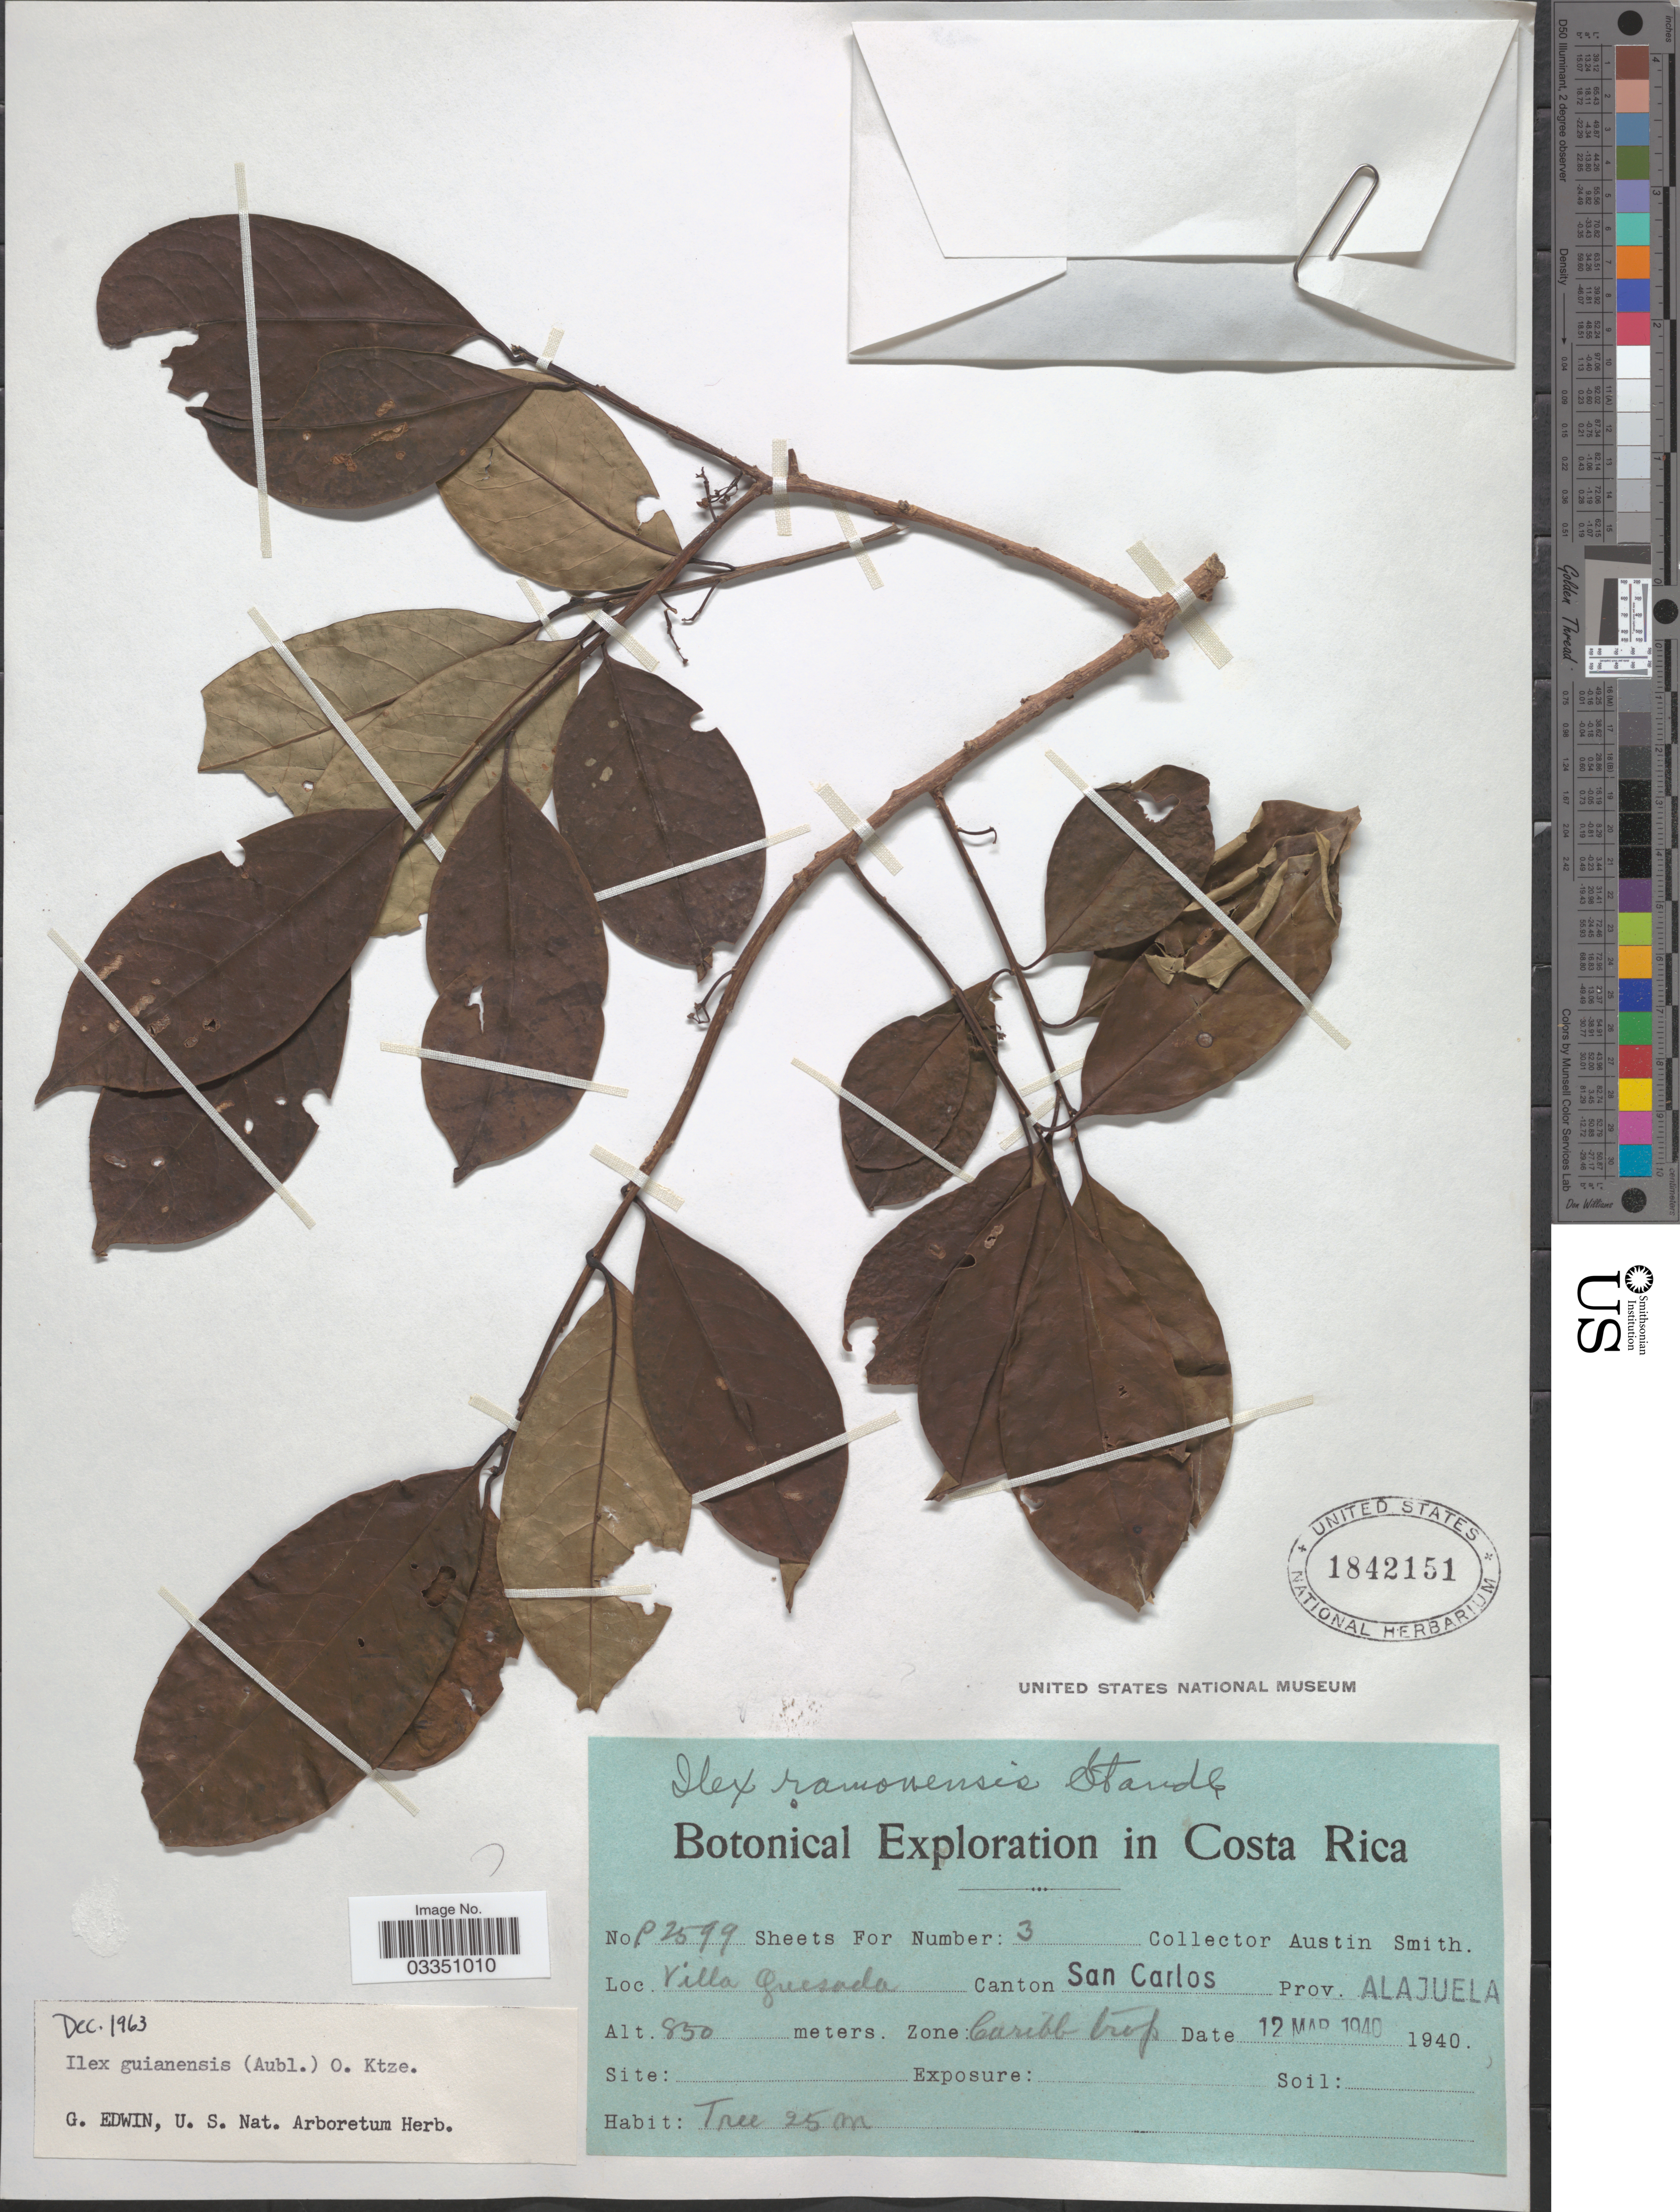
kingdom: Plantae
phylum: Tracheophyta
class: Magnoliopsida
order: Aquifoliales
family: Aquifoliaceae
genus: Ilex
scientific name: Ilex ramonensis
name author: Standl.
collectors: Aust P. Smith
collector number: P2599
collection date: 1940-03-12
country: Costa Rica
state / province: Alajuela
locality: Villa Quesada, Canton San Carlos.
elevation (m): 850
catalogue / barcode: US 1842151